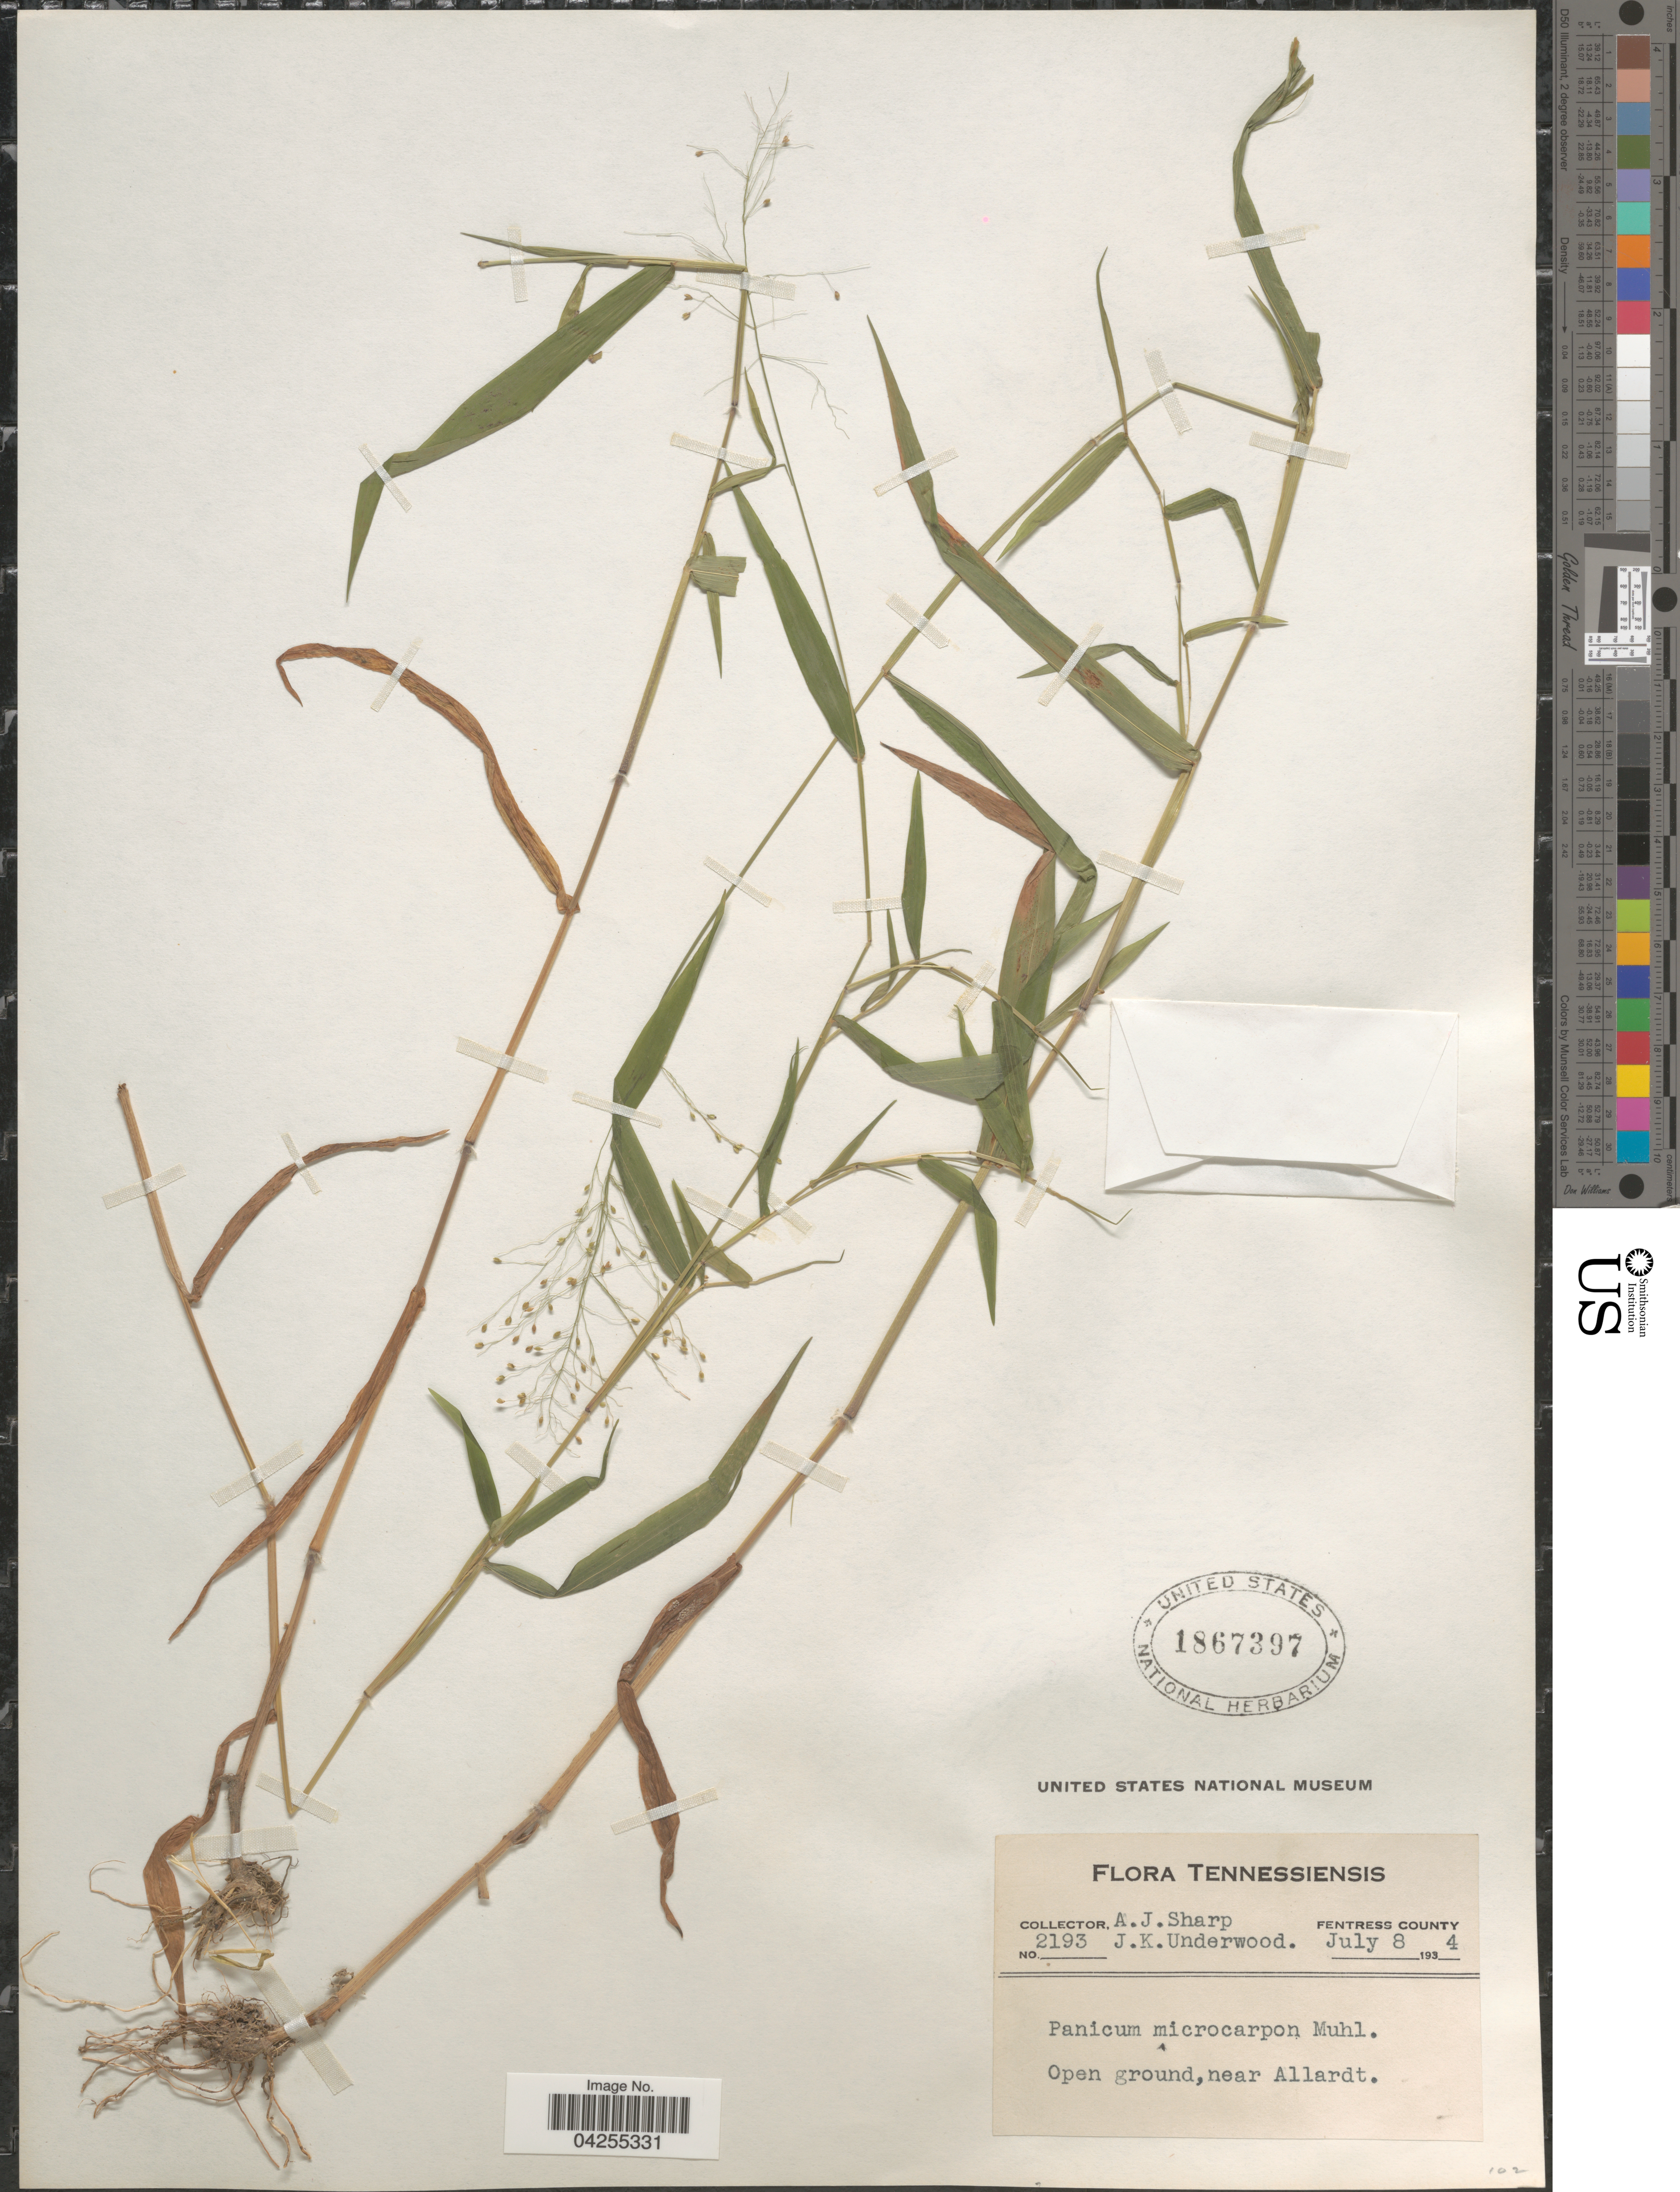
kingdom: Plantae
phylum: Tracheophyta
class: Liliopsida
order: Poales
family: Poaceae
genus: Dichanthelium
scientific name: Dichanthelium dichotomum var. dichotomum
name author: (L.) Gould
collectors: A. J. Sharp & J. K. Underwood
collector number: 2193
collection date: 1934-07-08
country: United States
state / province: Tennessee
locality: Fentress County. Open ground, near Allardt.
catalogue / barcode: US 1867397